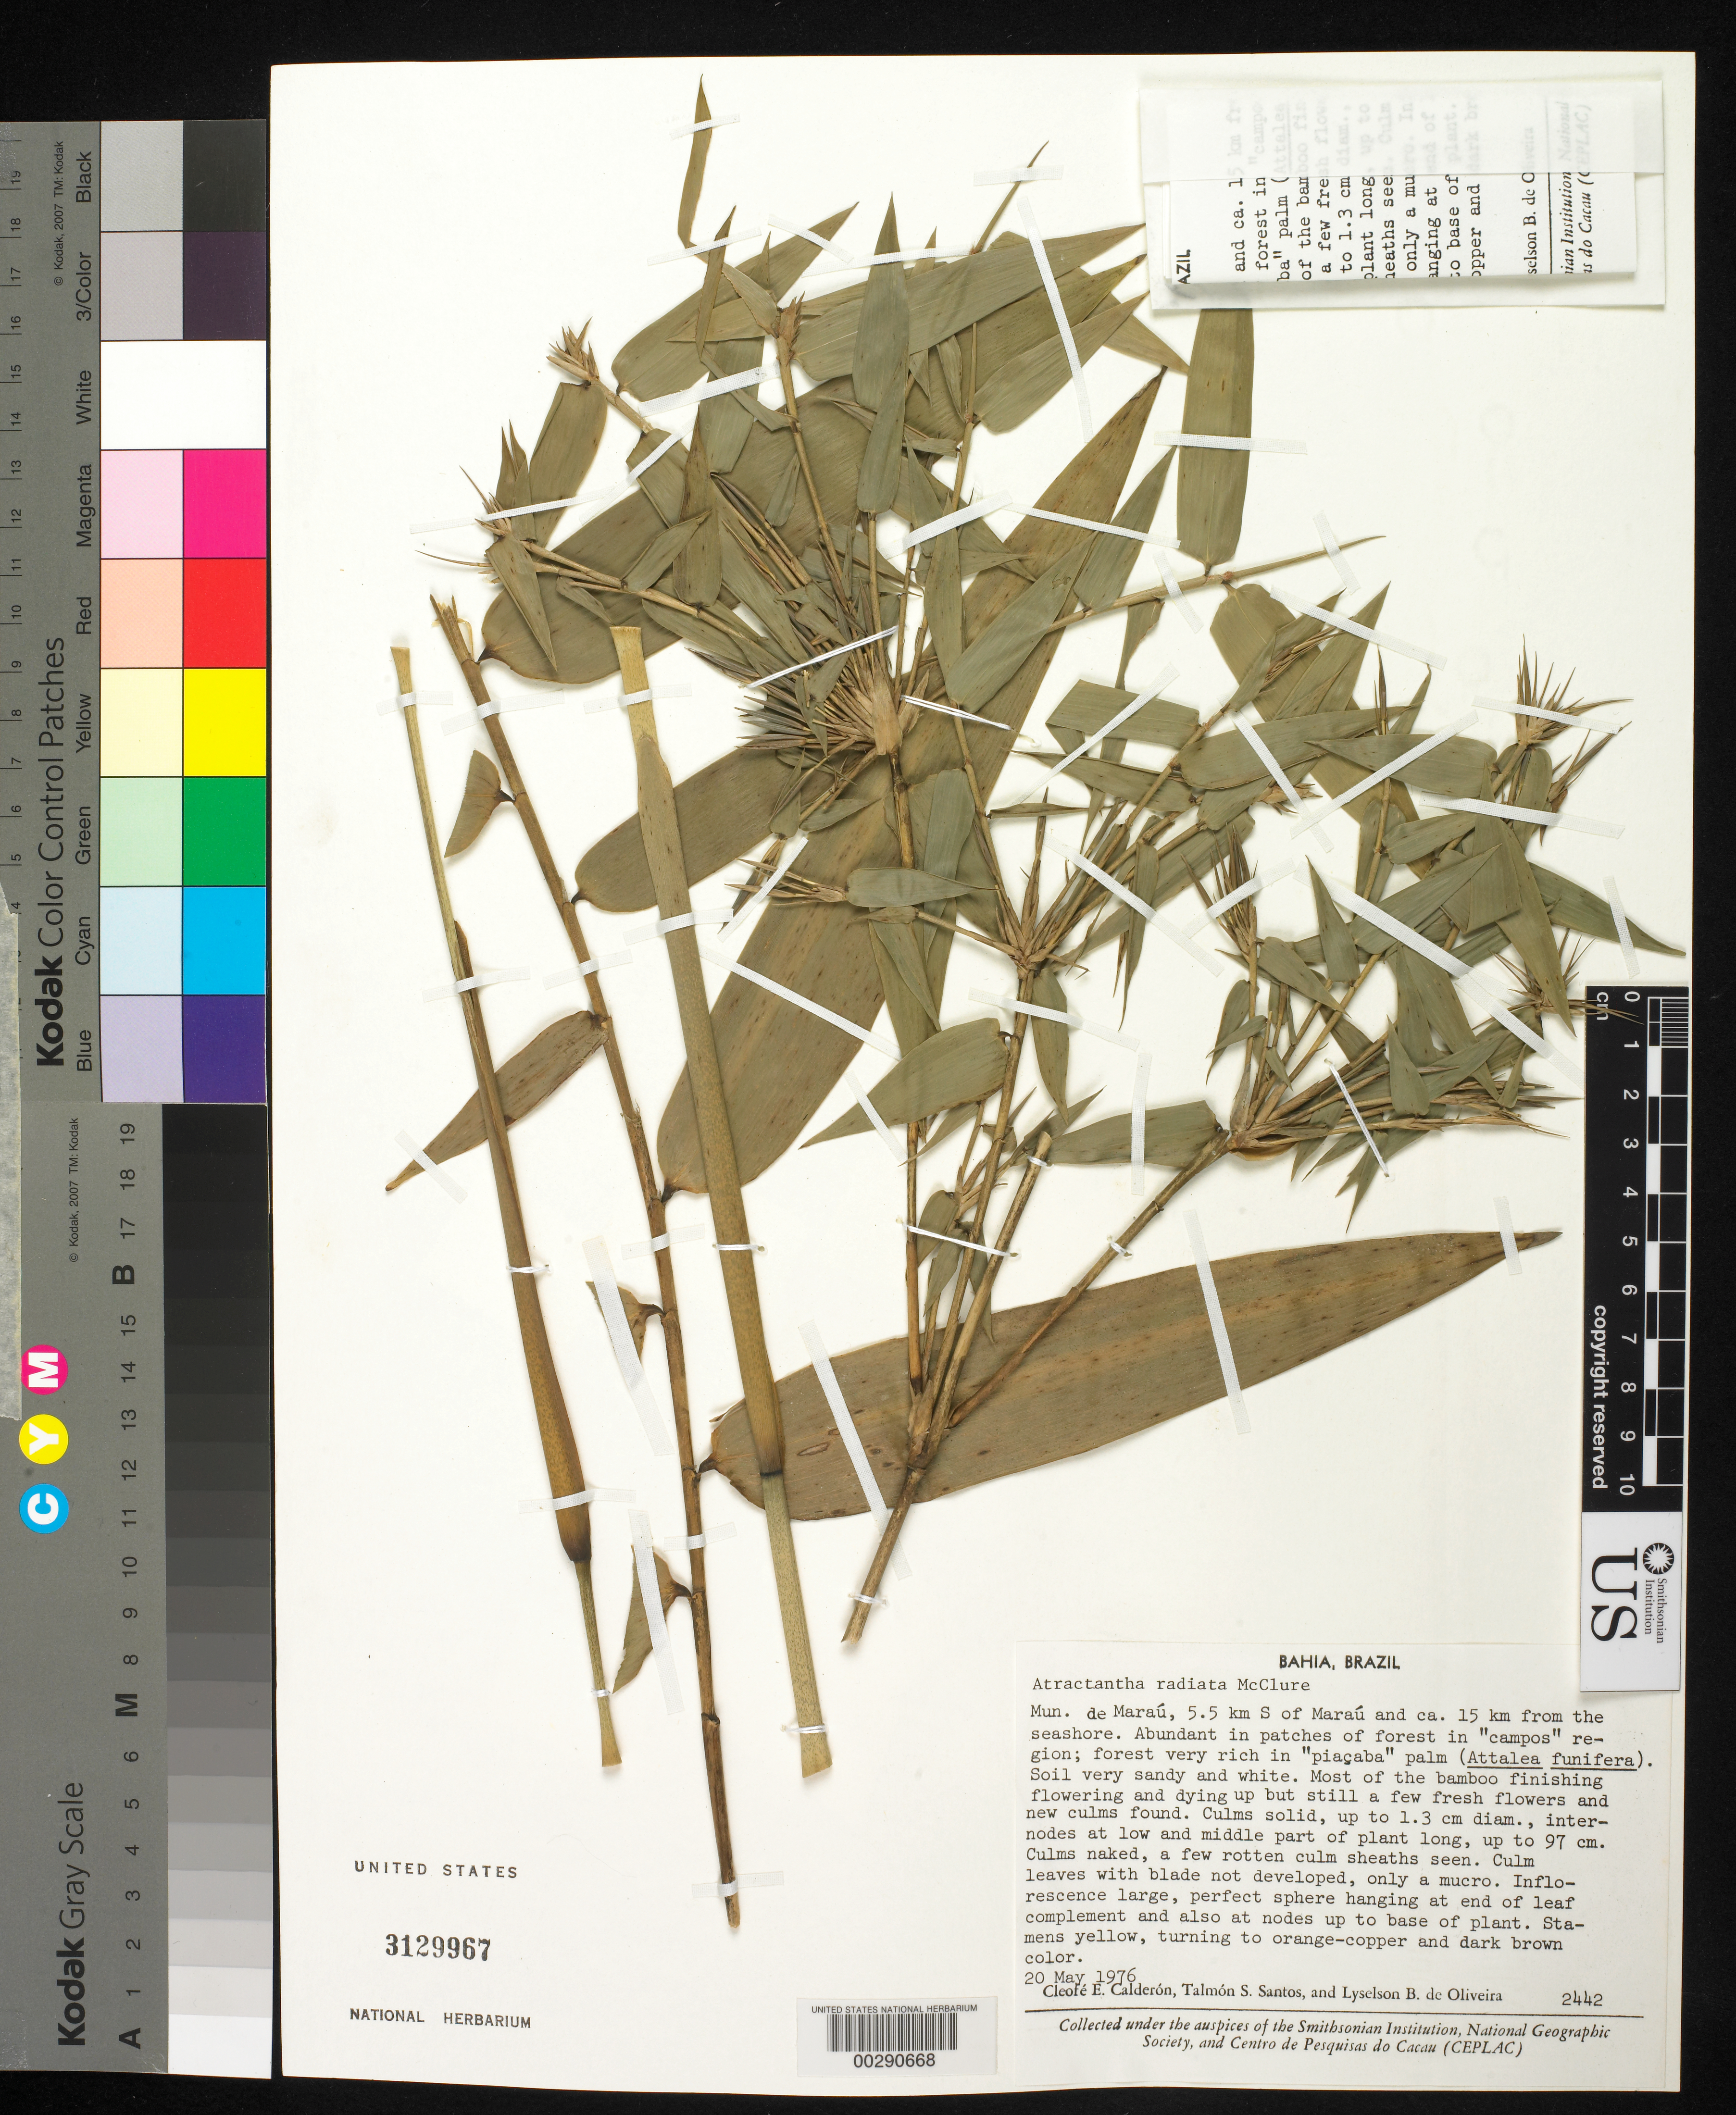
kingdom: Plantae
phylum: Tracheophyta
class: Liliopsida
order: Poales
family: Poaceae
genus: Atractantha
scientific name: Atractantha radiata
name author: McClure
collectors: C. E. Calderón, T. S. Santos & L. de Oliveira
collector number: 2442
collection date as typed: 20 May 1976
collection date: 1976-05-20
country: Brazil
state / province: Bahia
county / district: Maraú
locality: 5.5 km s of marau and ca 15 km from the seashore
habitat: Patches of forest in "campos" region; soil very sandy and white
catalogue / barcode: US 3129967